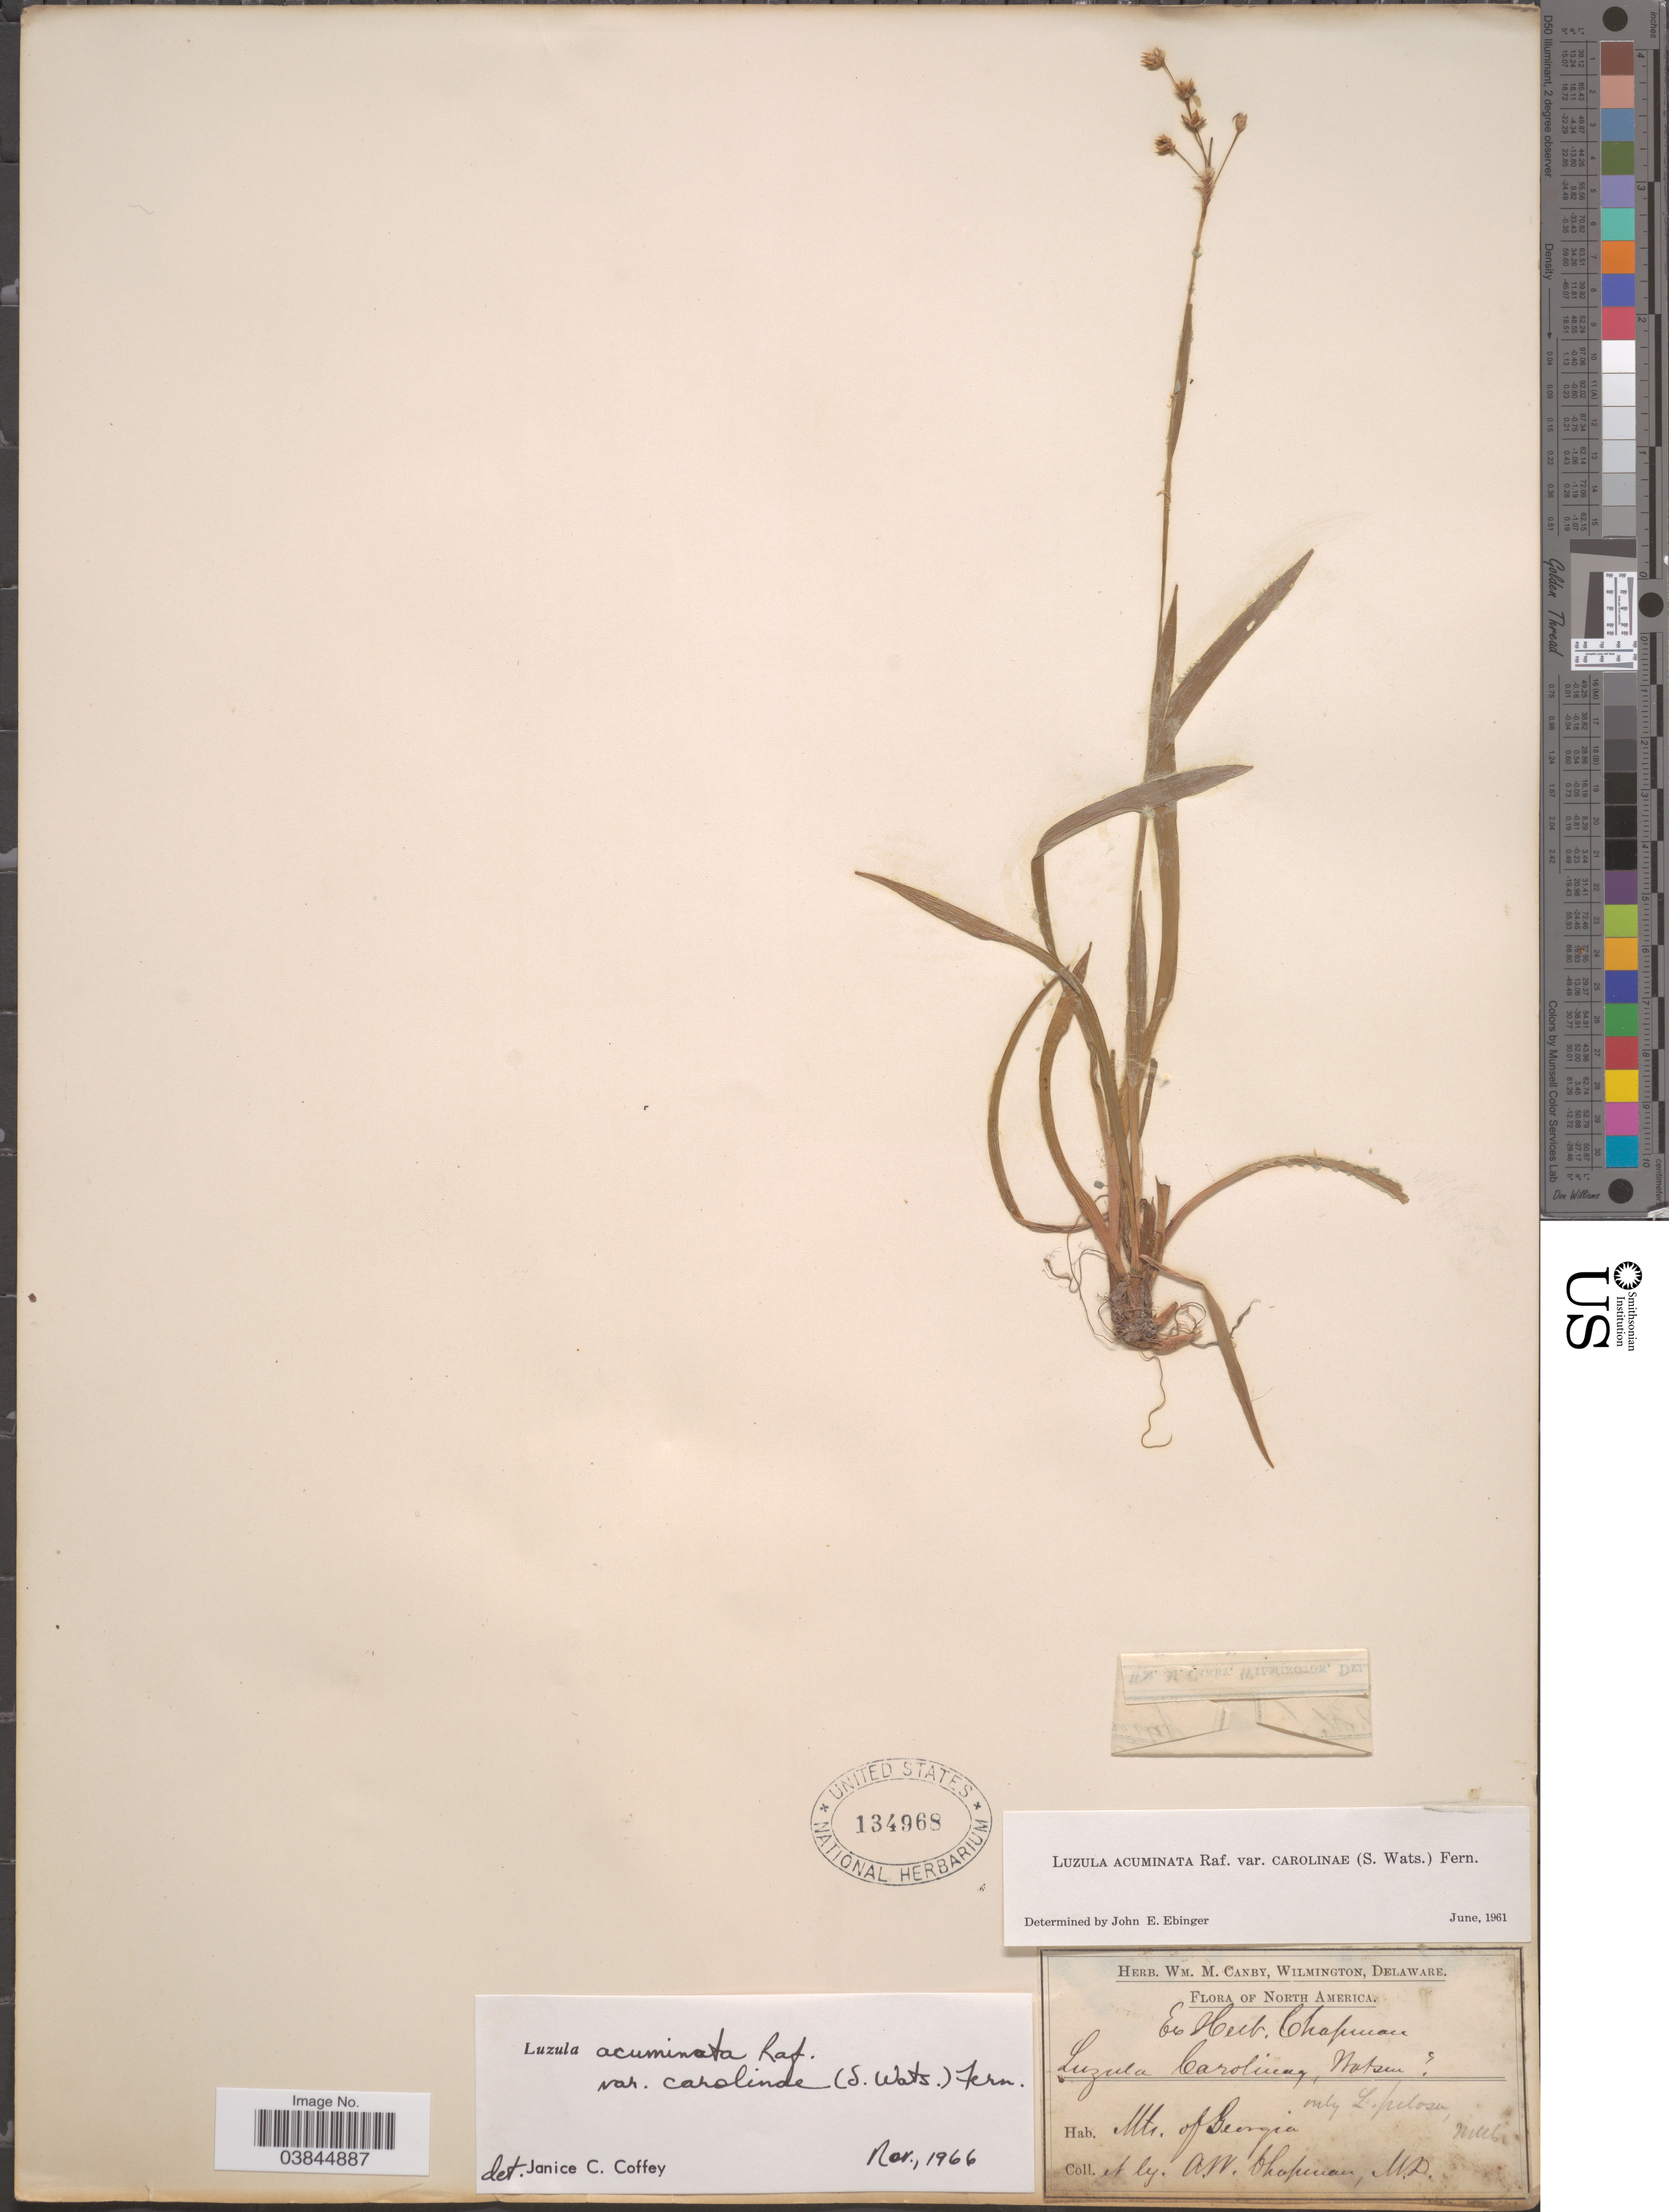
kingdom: Plantae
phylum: Tracheophyta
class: Liliopsida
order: Poales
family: Juncaceae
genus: Luzula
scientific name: Luzula acuminata var. carolinae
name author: (S. Watson) Fernald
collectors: A. W. Chapman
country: United States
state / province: Georgia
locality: Mts. of Georgia.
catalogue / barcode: US 134968